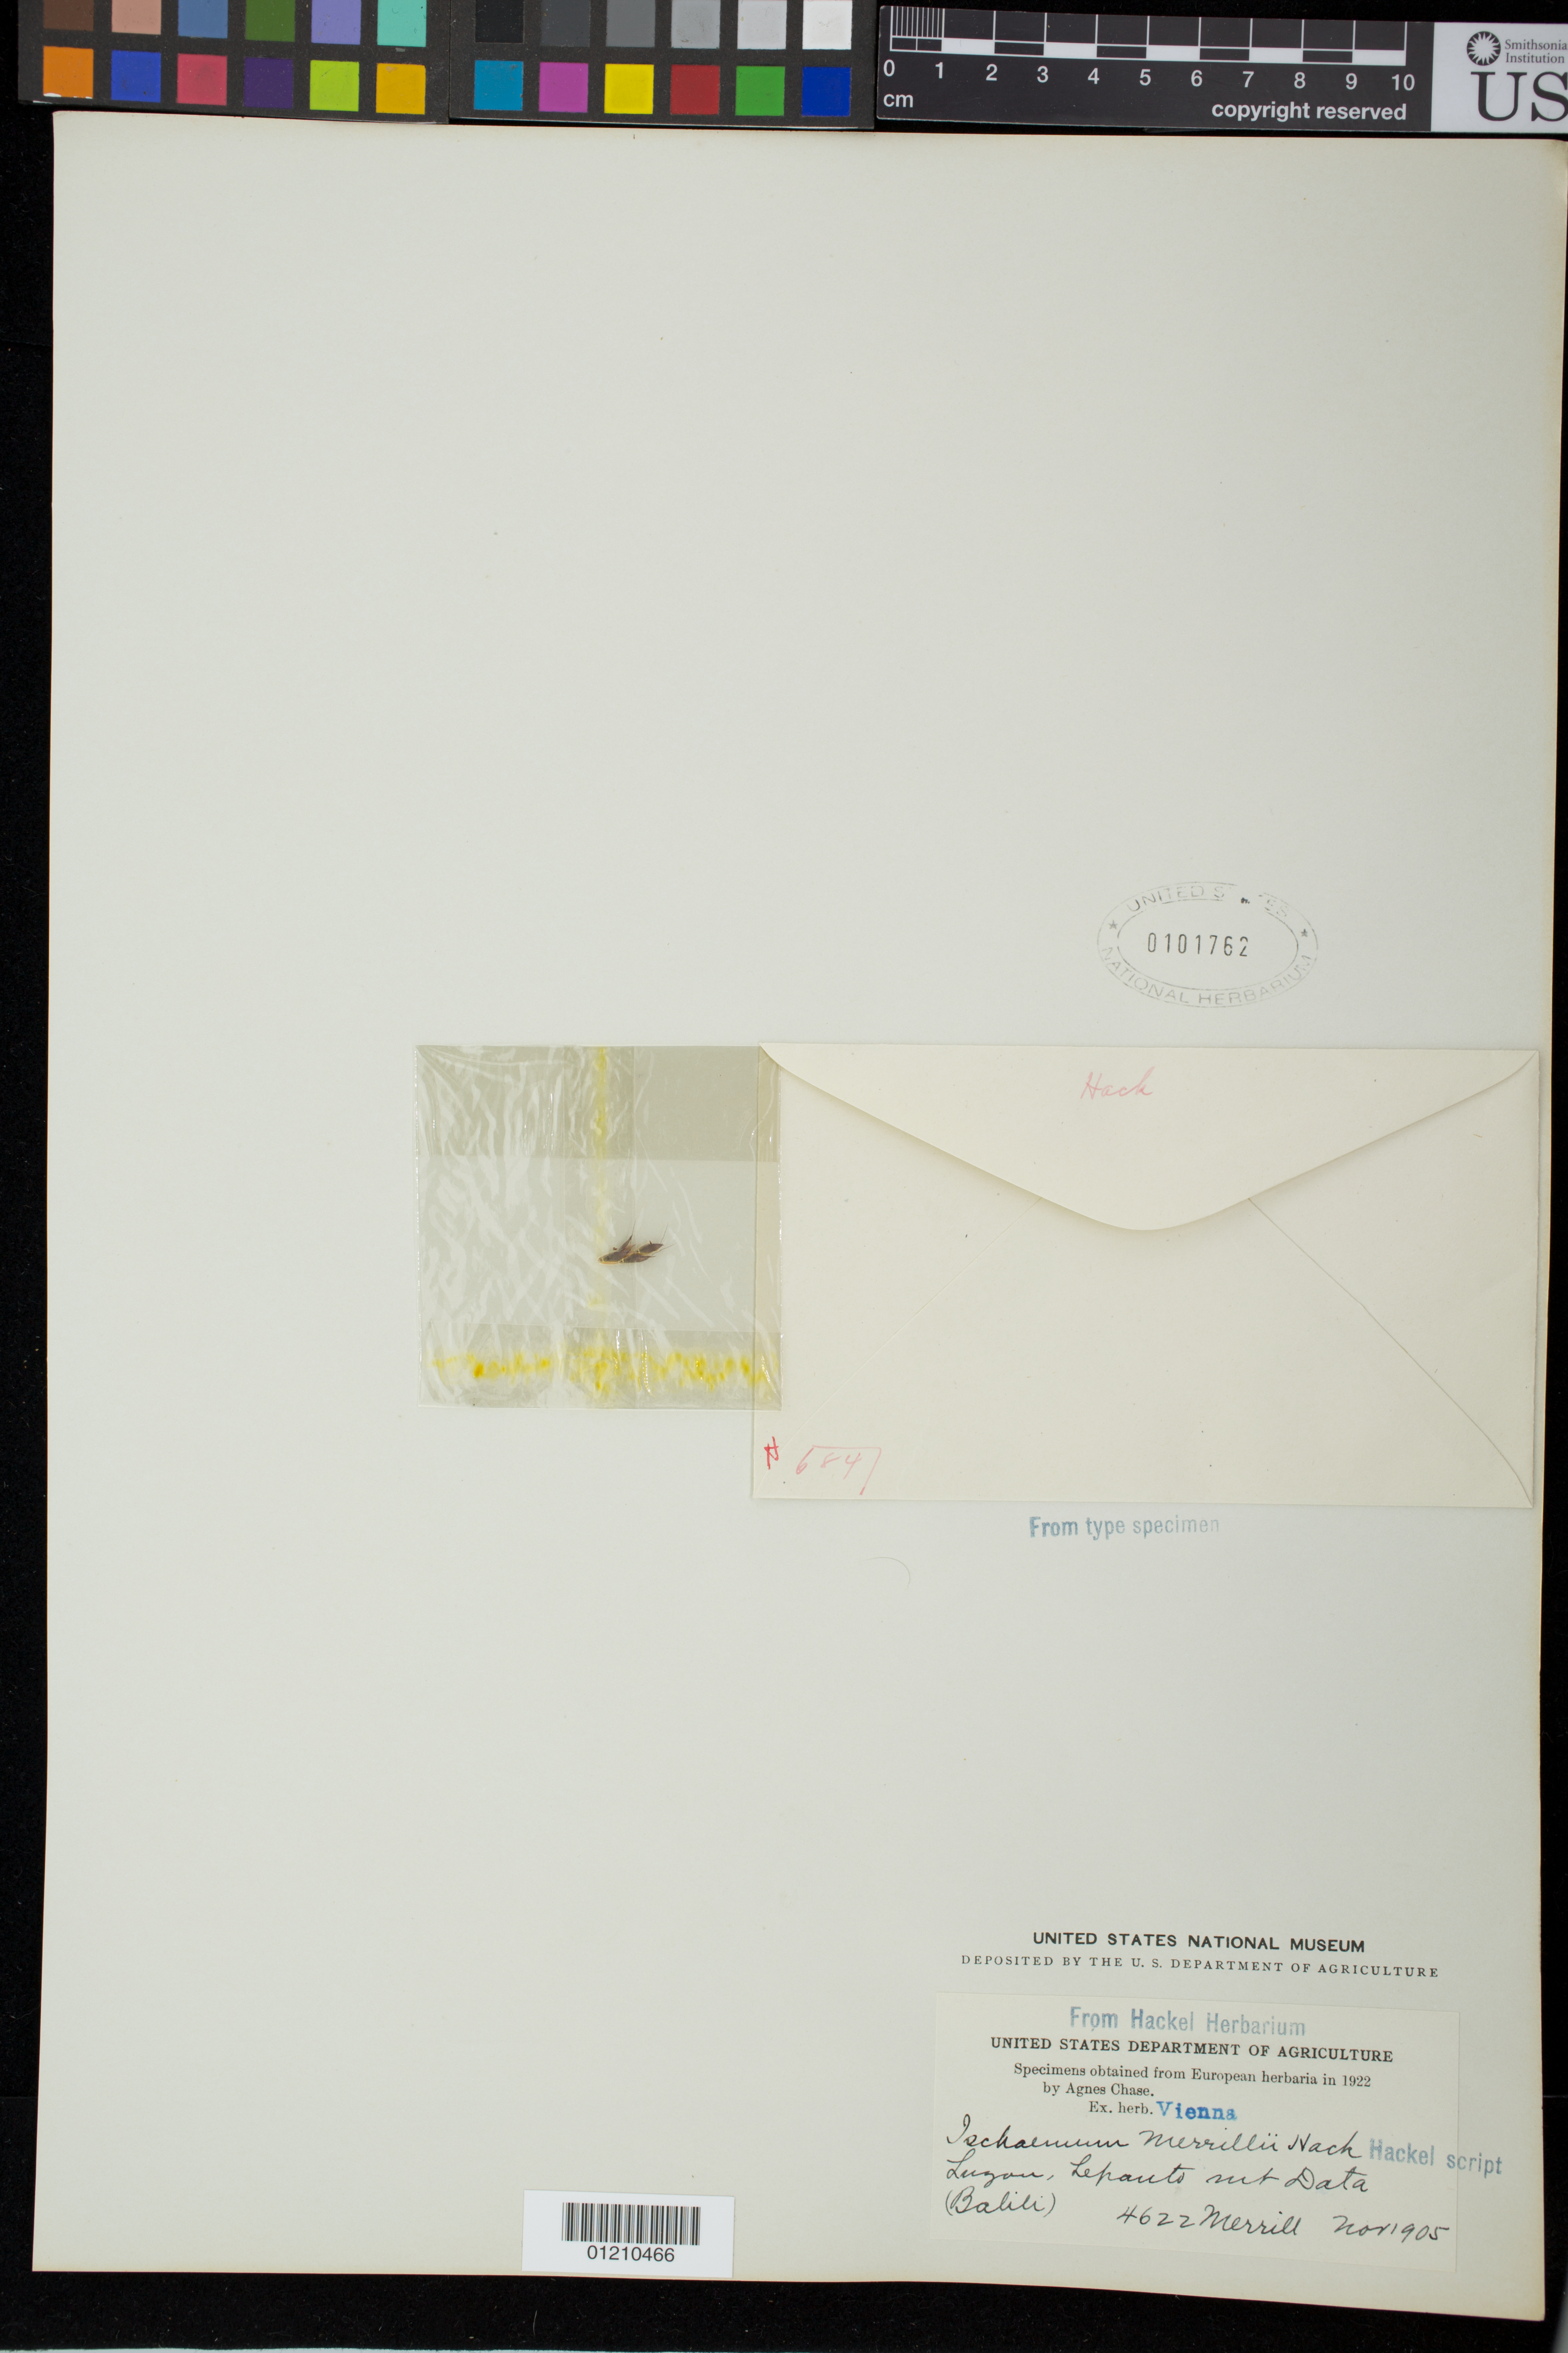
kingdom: Plantae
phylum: Tracheophyta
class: Liliopsida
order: Poales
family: Poaceae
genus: Ischaemum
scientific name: Ischaemum merrillii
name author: Hack.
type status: Type Collection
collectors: E. D. Merrill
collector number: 4622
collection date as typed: Nov 1905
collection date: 1905-11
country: Philippines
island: Luzon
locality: Lepanto, Mt. Data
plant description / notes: Fragmentary material of type specimen ex herb.Vienna.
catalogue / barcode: US 101762